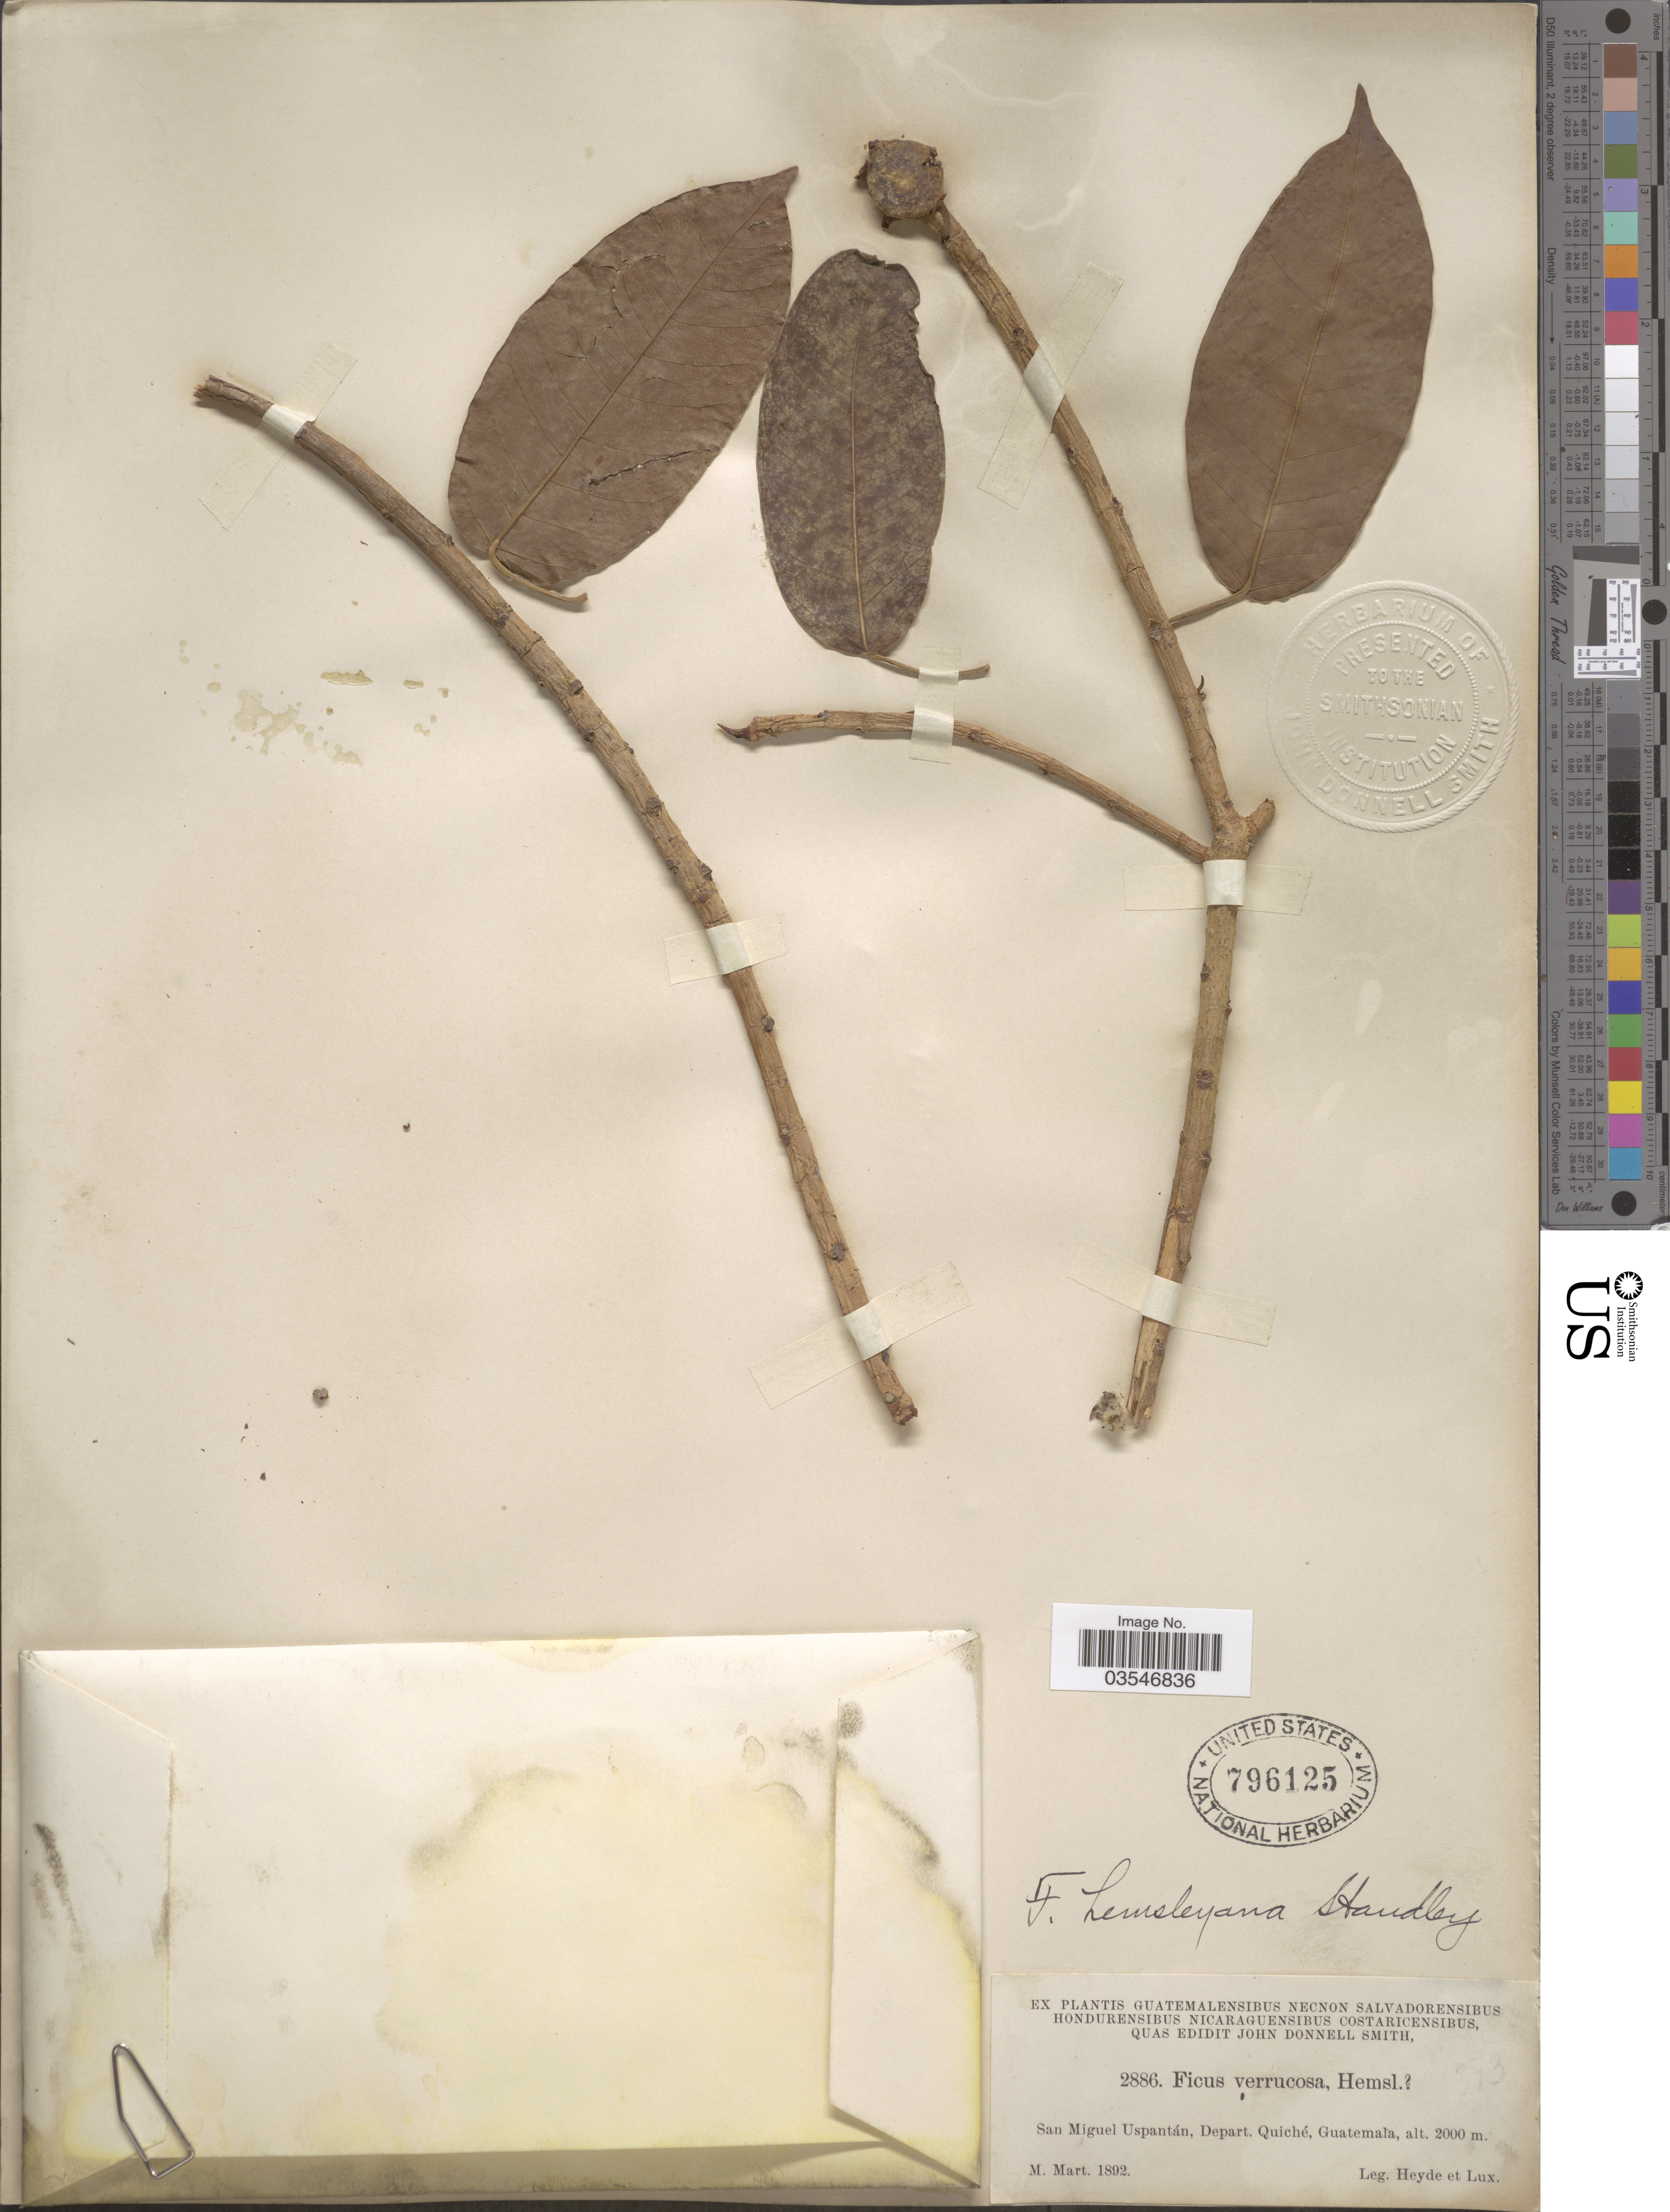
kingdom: Plantae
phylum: Tracheophyta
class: Magnoliopsida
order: Rosales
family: Moraceae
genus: Ficus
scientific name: Ficus citrifolia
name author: Mill.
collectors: Heyde & Lux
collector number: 2886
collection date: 1892-03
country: Guatemala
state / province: El Quiche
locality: San Miguel Uspantán, Depart. Quiché.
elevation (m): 2000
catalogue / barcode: US 796125